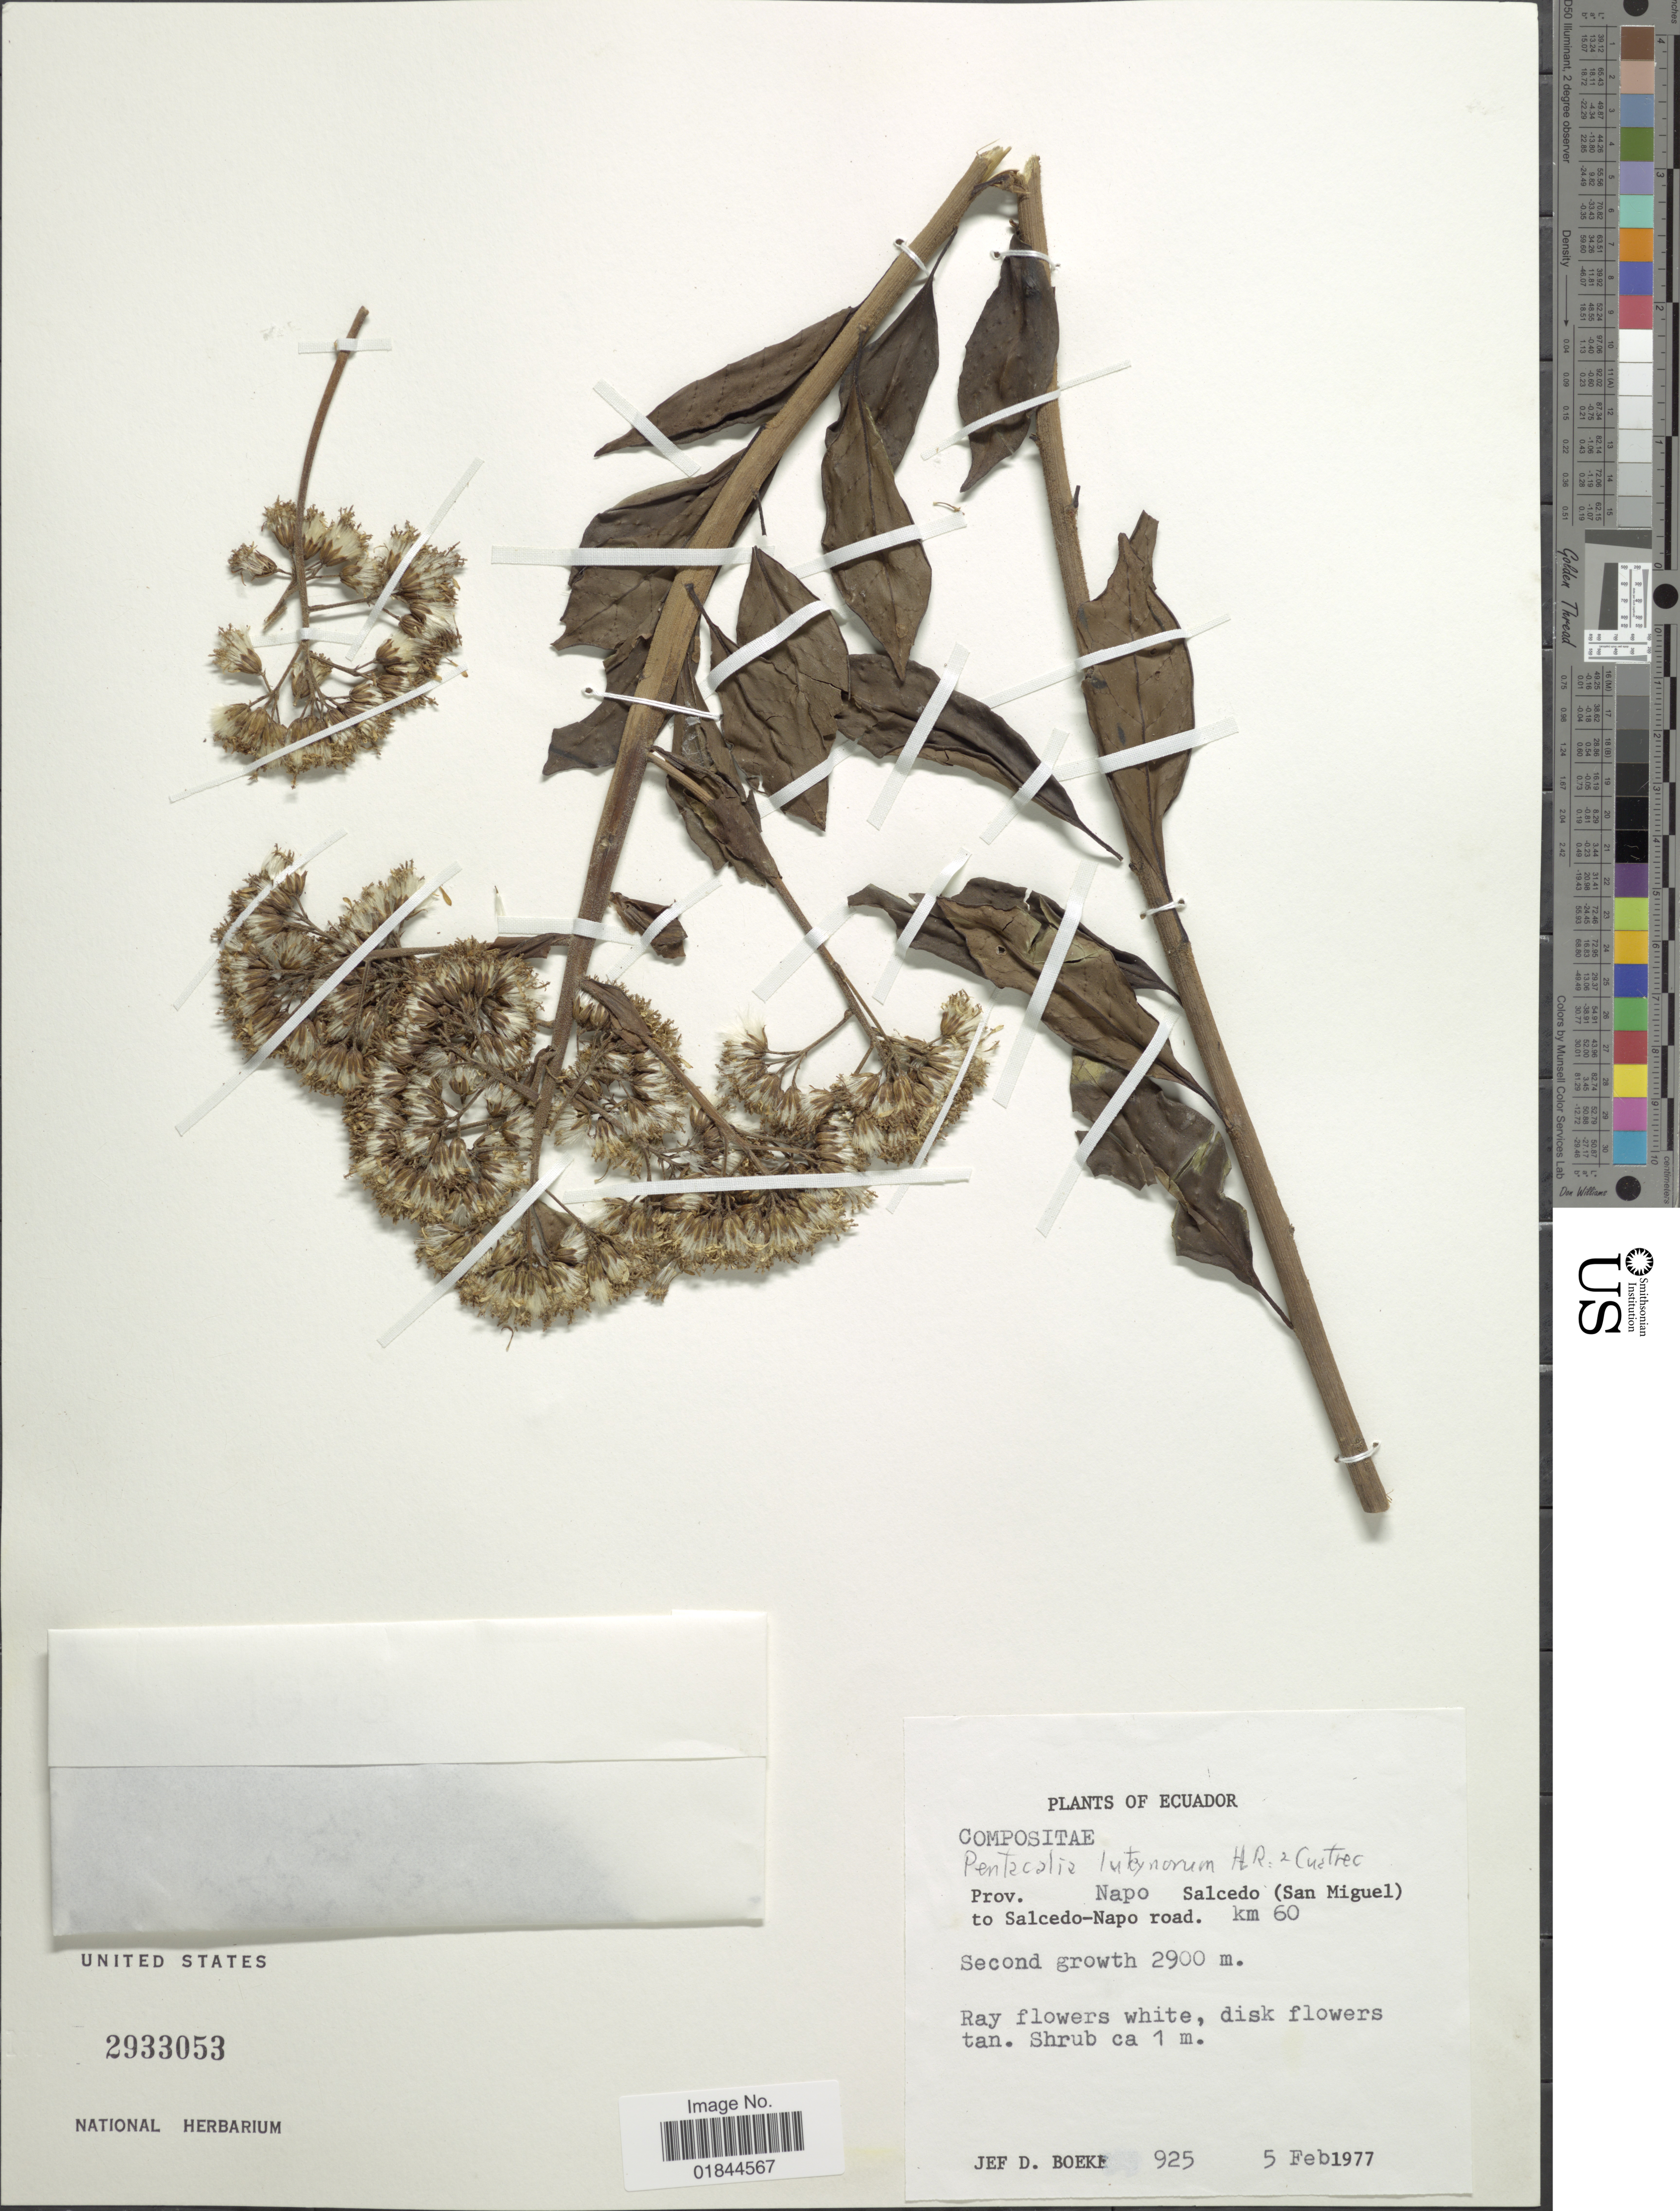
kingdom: Plantae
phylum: Tracheophyta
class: Magnoliopsida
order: Asterales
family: Asteraceae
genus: Pentacalia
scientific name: Pentacalia luteynorum subsp. luteynorum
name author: H. Rob. & Cuatrec.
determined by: Calvo, Joel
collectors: J. D. Boeke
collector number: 928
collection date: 1977-02-05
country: Ecuador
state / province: Napo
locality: Salcedo (San Miguel) to Salcedo-Napo road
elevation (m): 2900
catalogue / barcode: US 2933053